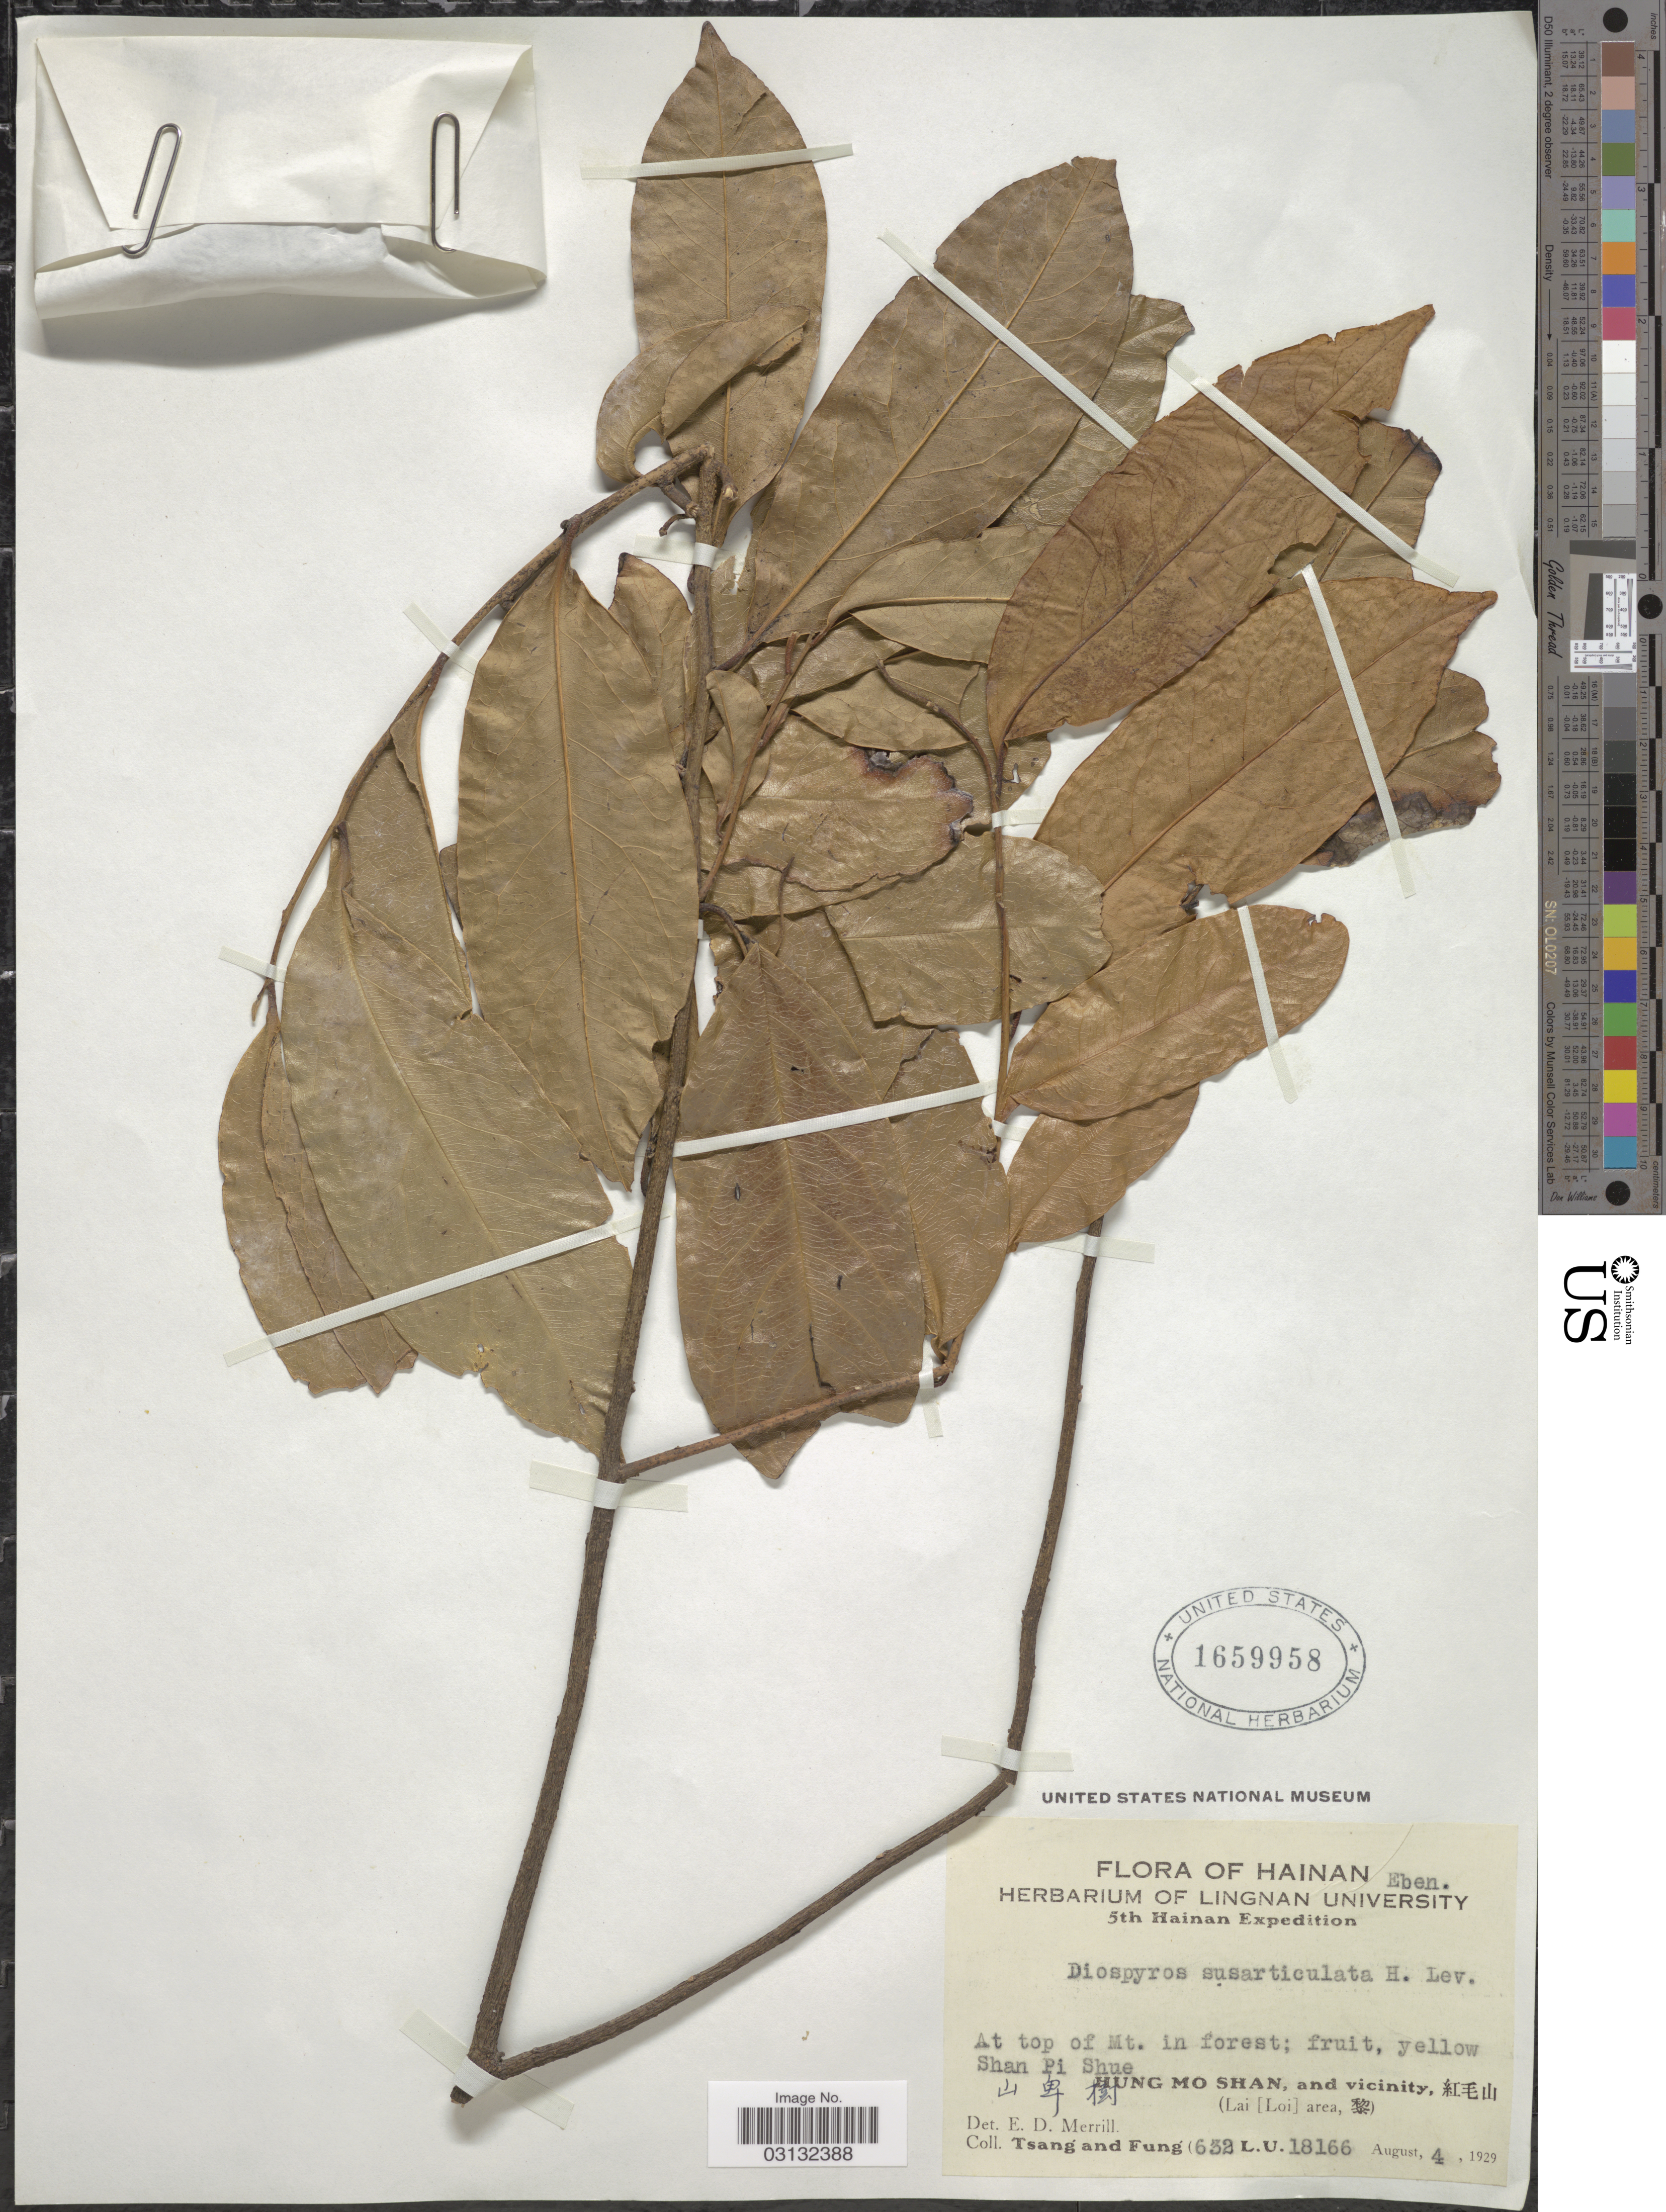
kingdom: Plantae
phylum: Tracheophyta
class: Magnoliopsida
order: Ericales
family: Ebenaceae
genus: Diospyros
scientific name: Diospyros susarticulata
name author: Lecomte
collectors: -. T'sang & Fung, --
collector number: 632L.U.18166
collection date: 1929-08-04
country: China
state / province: Hainan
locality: Mt. Shan Pi Shue.[unsure placement] Hung Mo Shan, and vicinity, (Lai [Loi] area).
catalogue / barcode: US 1659958